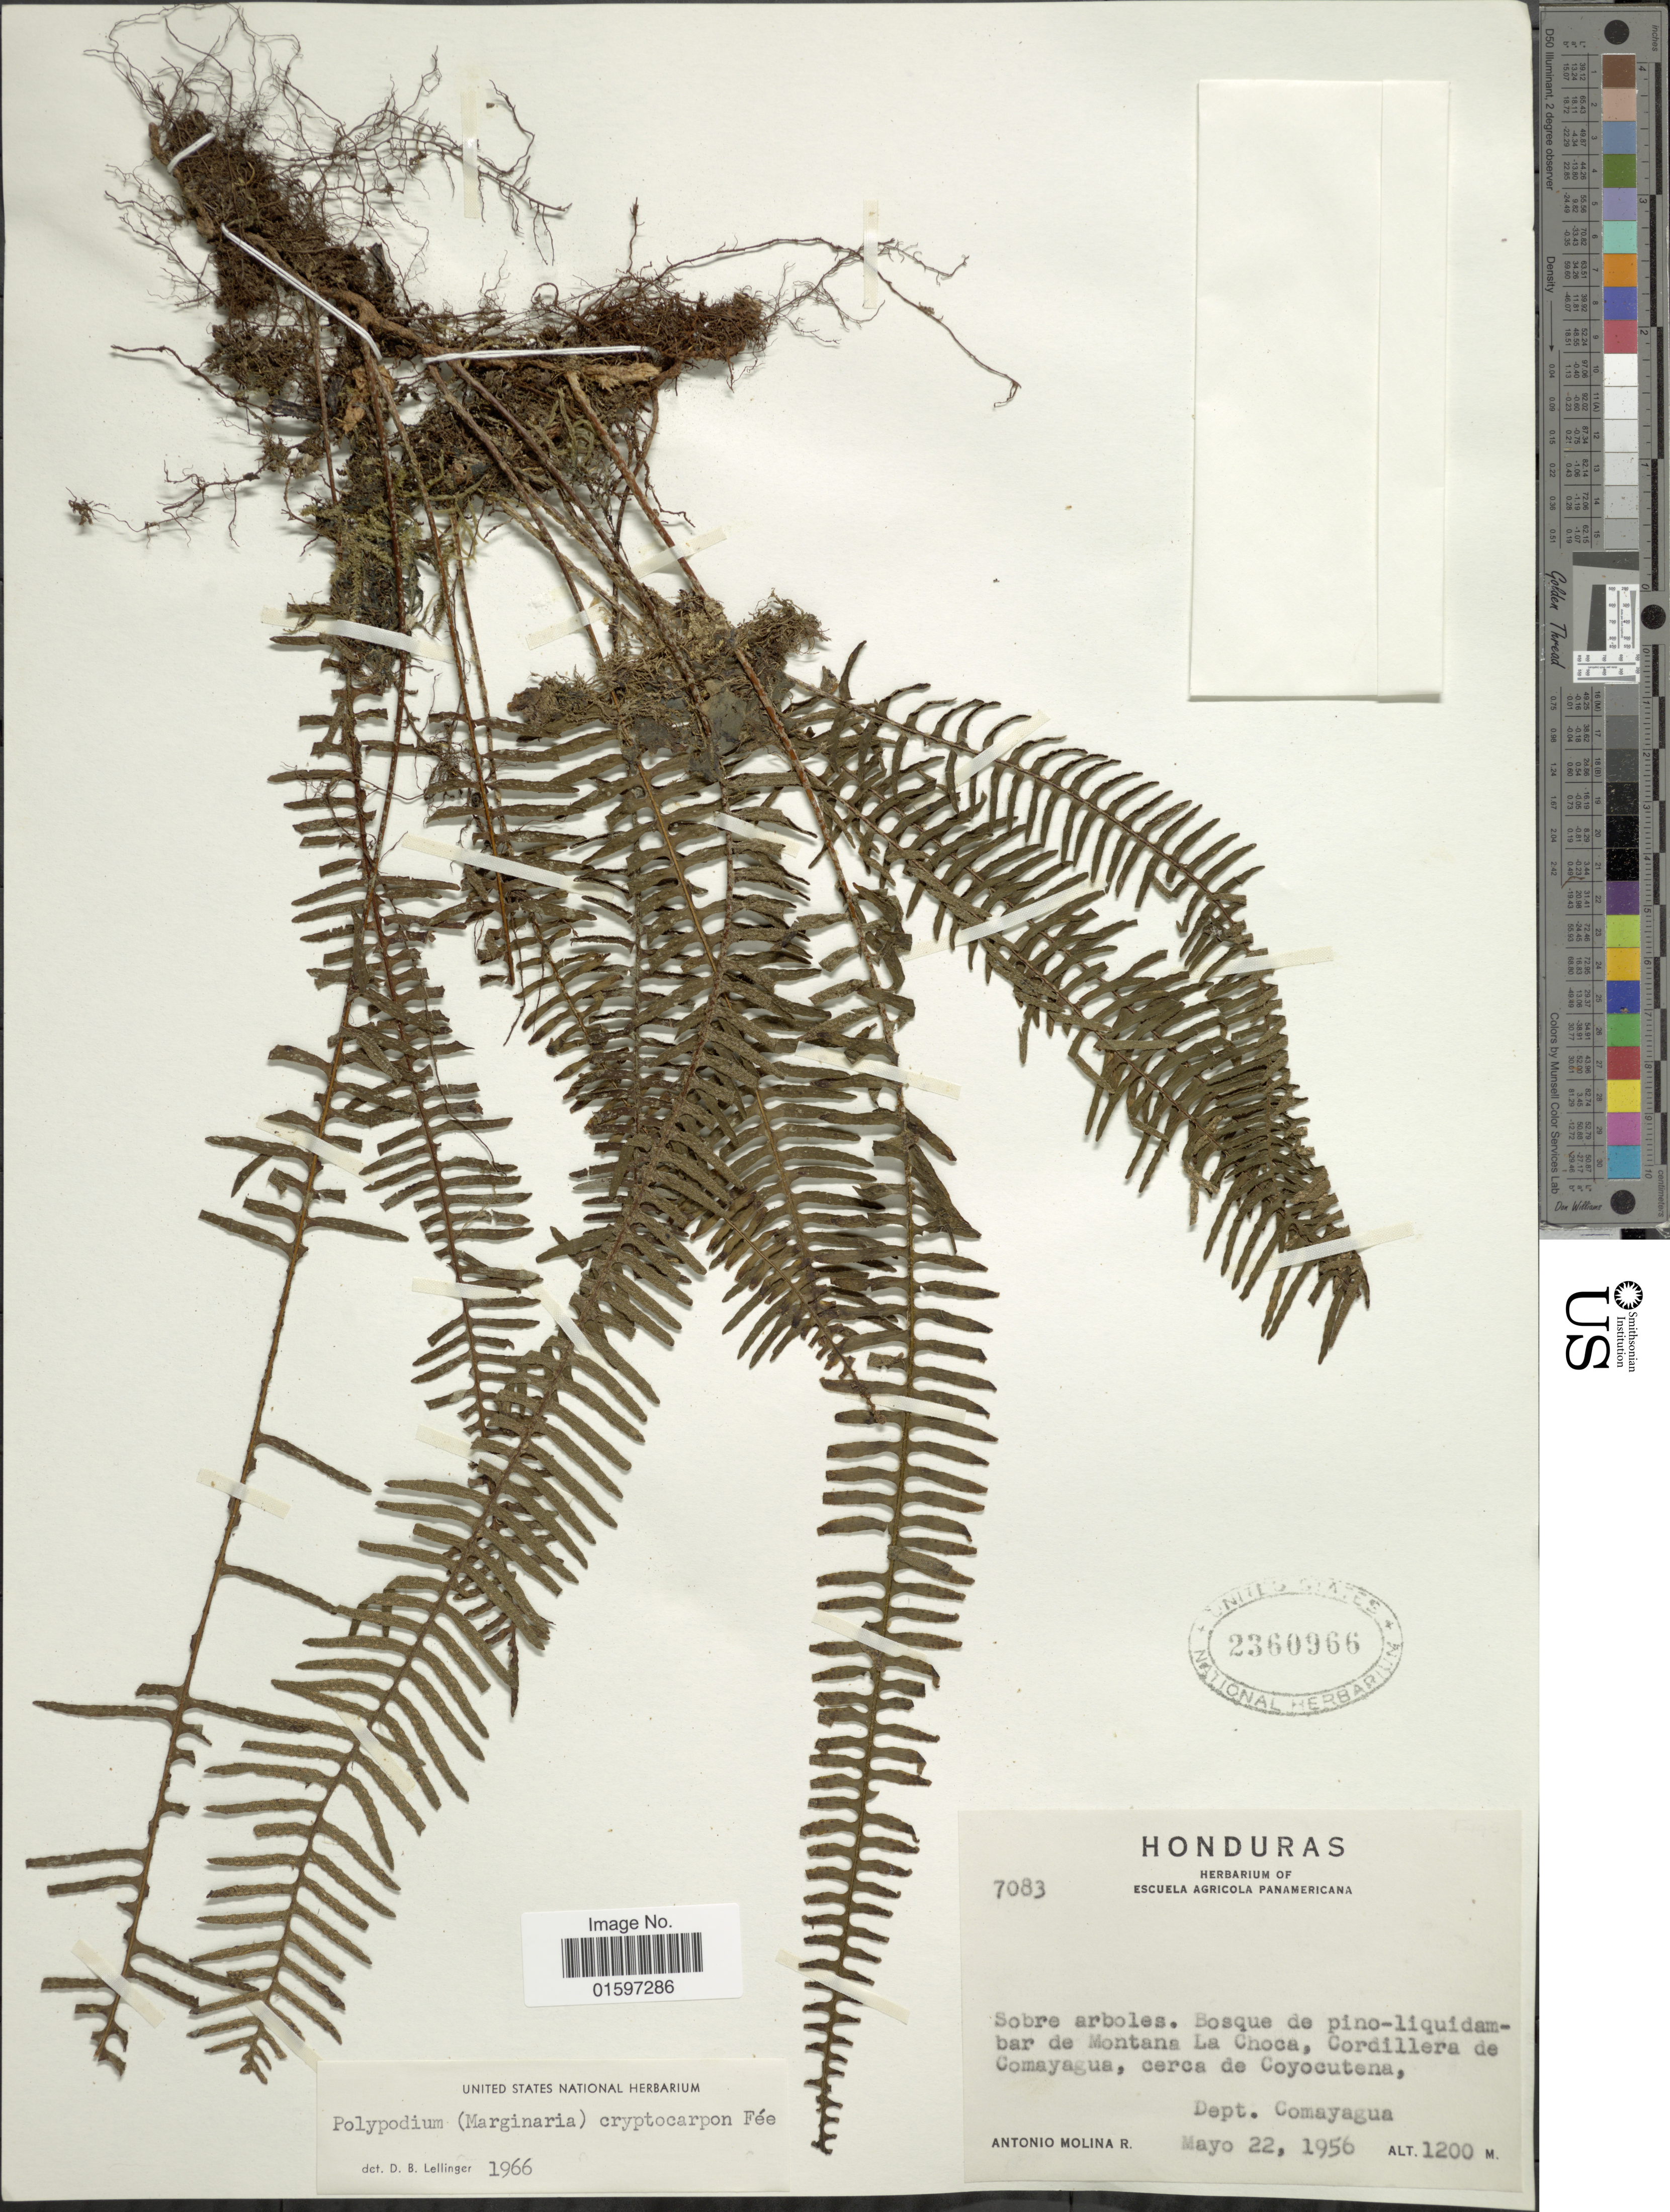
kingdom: Plantae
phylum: Tracheophyta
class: Polypodiopsida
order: Polypodiales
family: Polypodiaceae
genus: Pleopeltis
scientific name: Pleopeltis cryptocarpa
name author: (Fée) A.R. Sm. & Tejero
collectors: A. Molina R.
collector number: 7083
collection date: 1956-05-22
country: Honduras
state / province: Comayagua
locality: Bosque de pino-liquidambar de Montana La choca, Cordillera de Comayagua, cerca de Coyocutena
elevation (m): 1200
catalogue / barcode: US 2360966